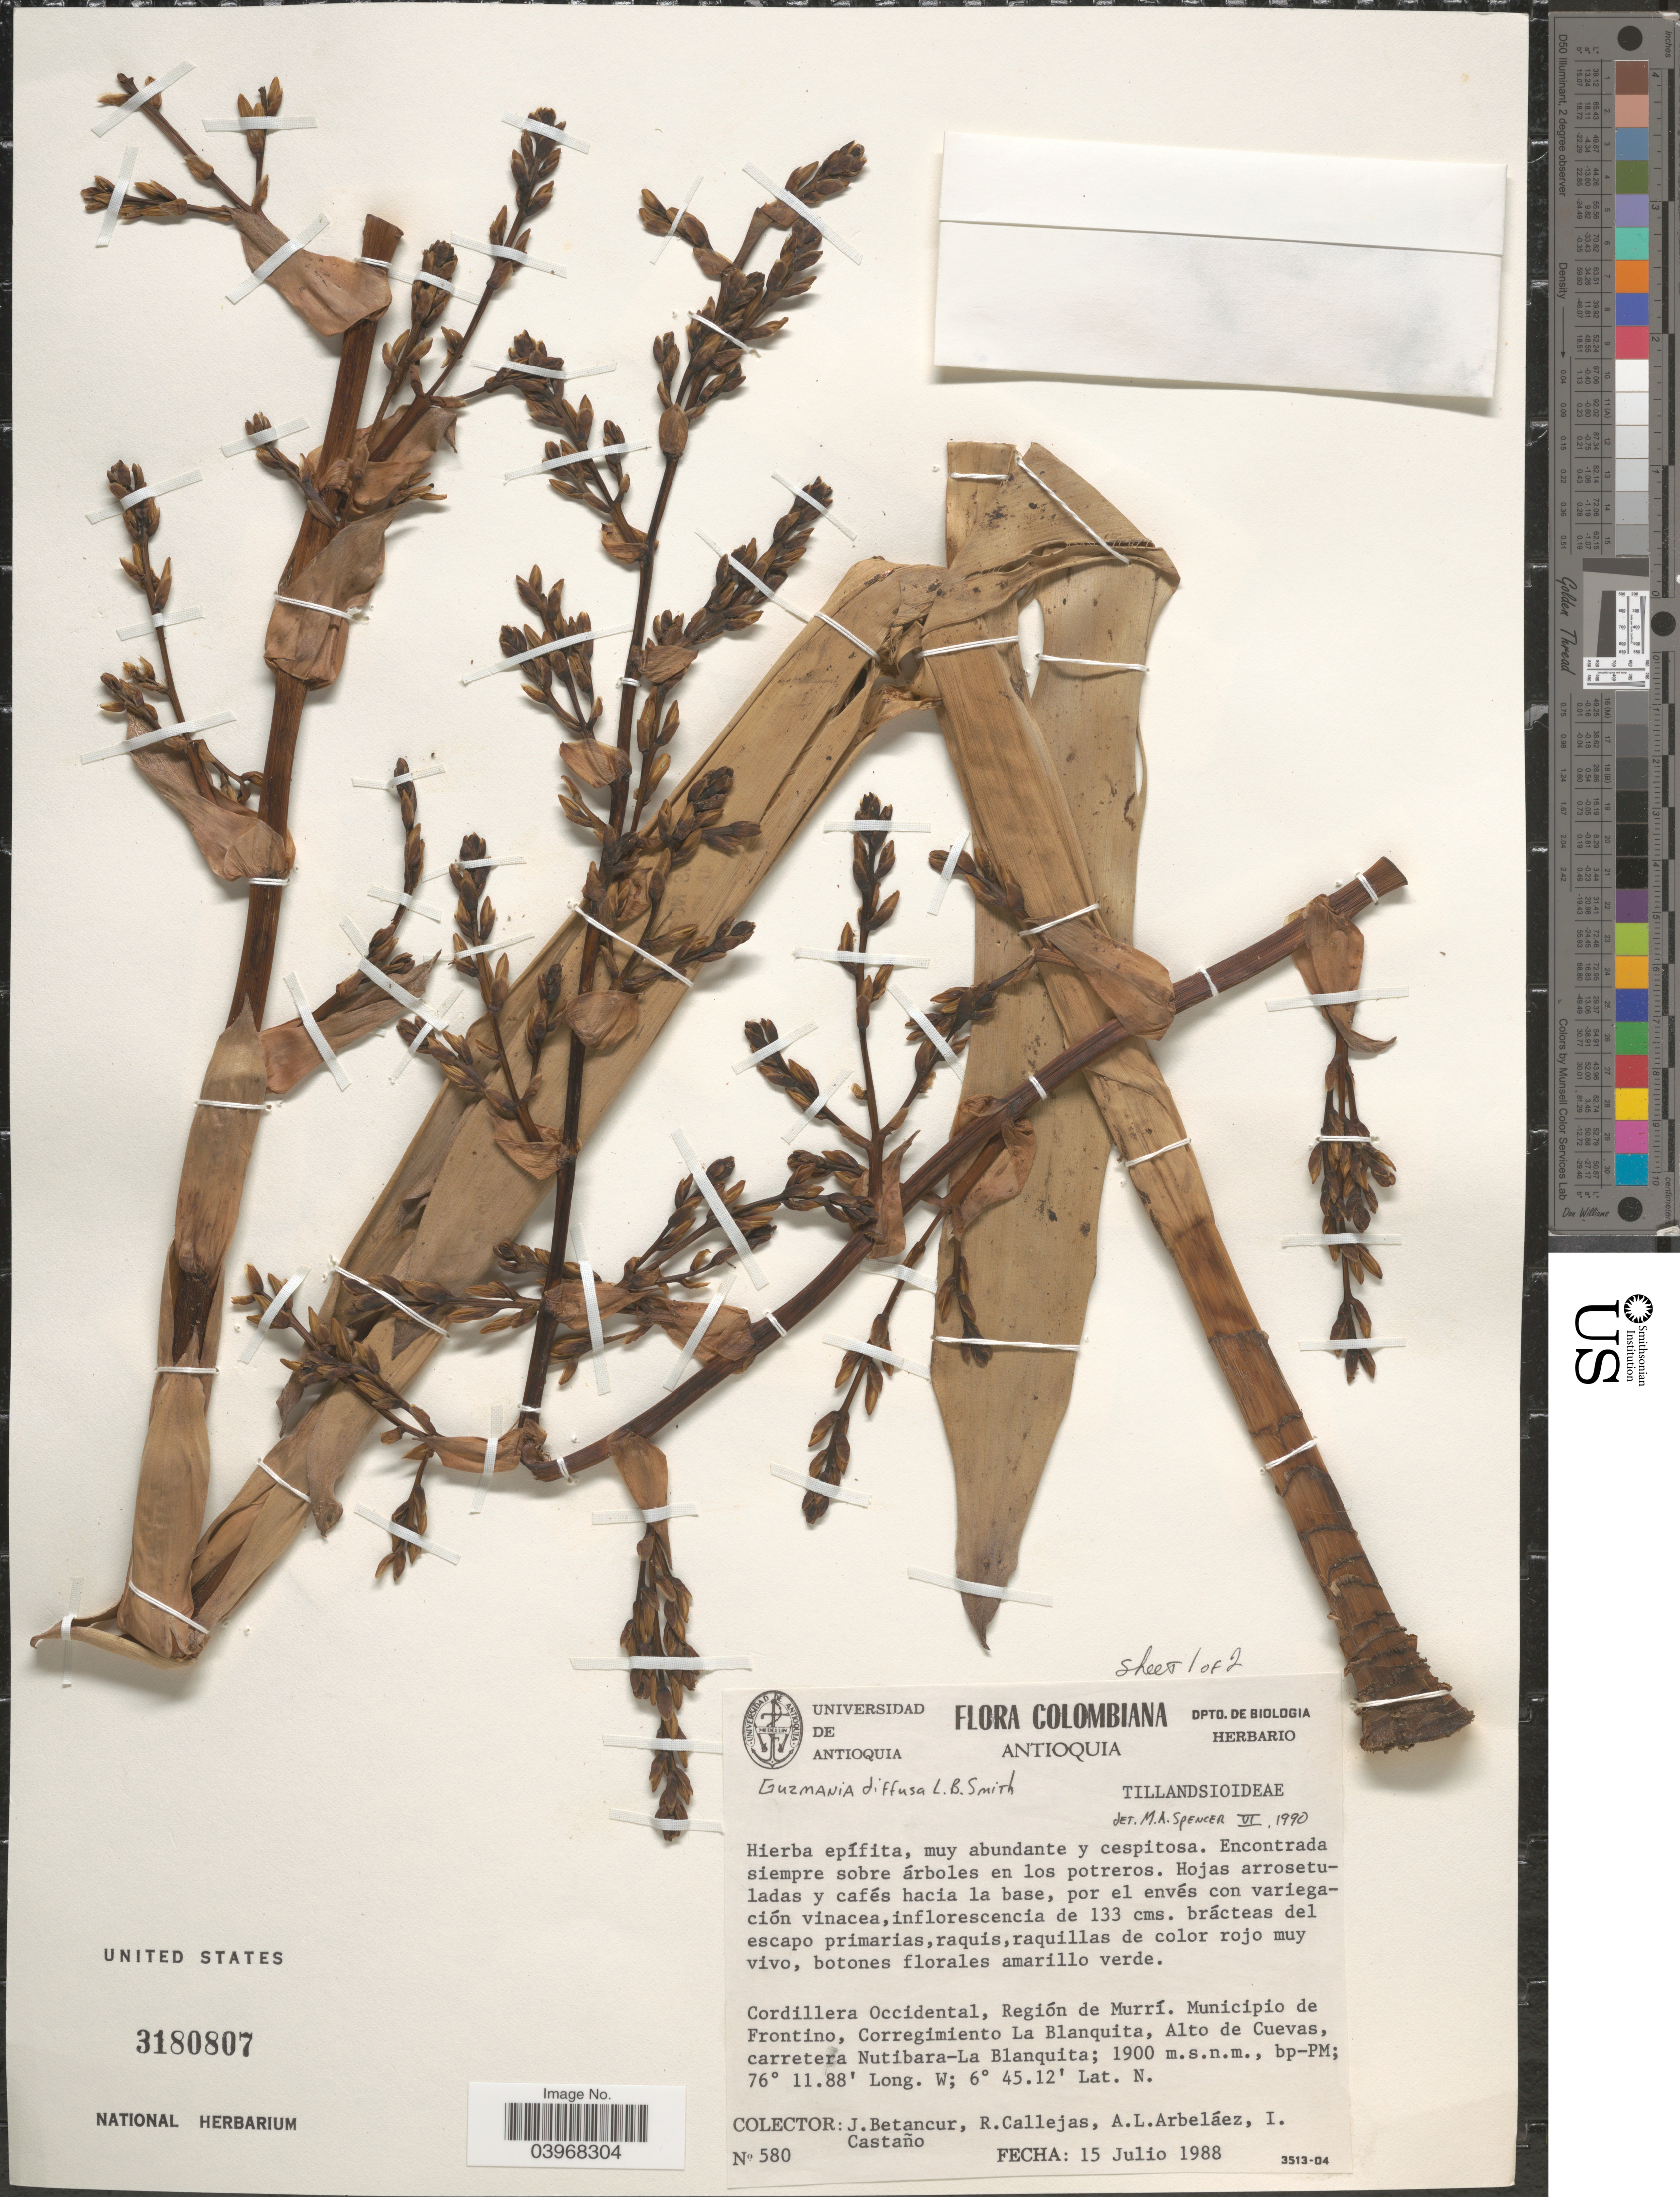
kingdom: Plantae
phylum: Tracheophyta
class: Liliopsida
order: Poales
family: Bromeliaceae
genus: Guzmania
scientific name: Guzmania diffusa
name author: L.B. Sm.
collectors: J. Betancur, R. Callejas, A. Arbeláez Alvarez & I. Castaño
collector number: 580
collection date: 1988-07-15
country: Colombia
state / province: Antioquia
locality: Cordillera Occidental, Región de Murrí. Municipio de Frontino, Corregimiento La Blanquita, Alto de Cuevas, carretera Nutibara-La Blanquita.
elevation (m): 1900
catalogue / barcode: US 3180807